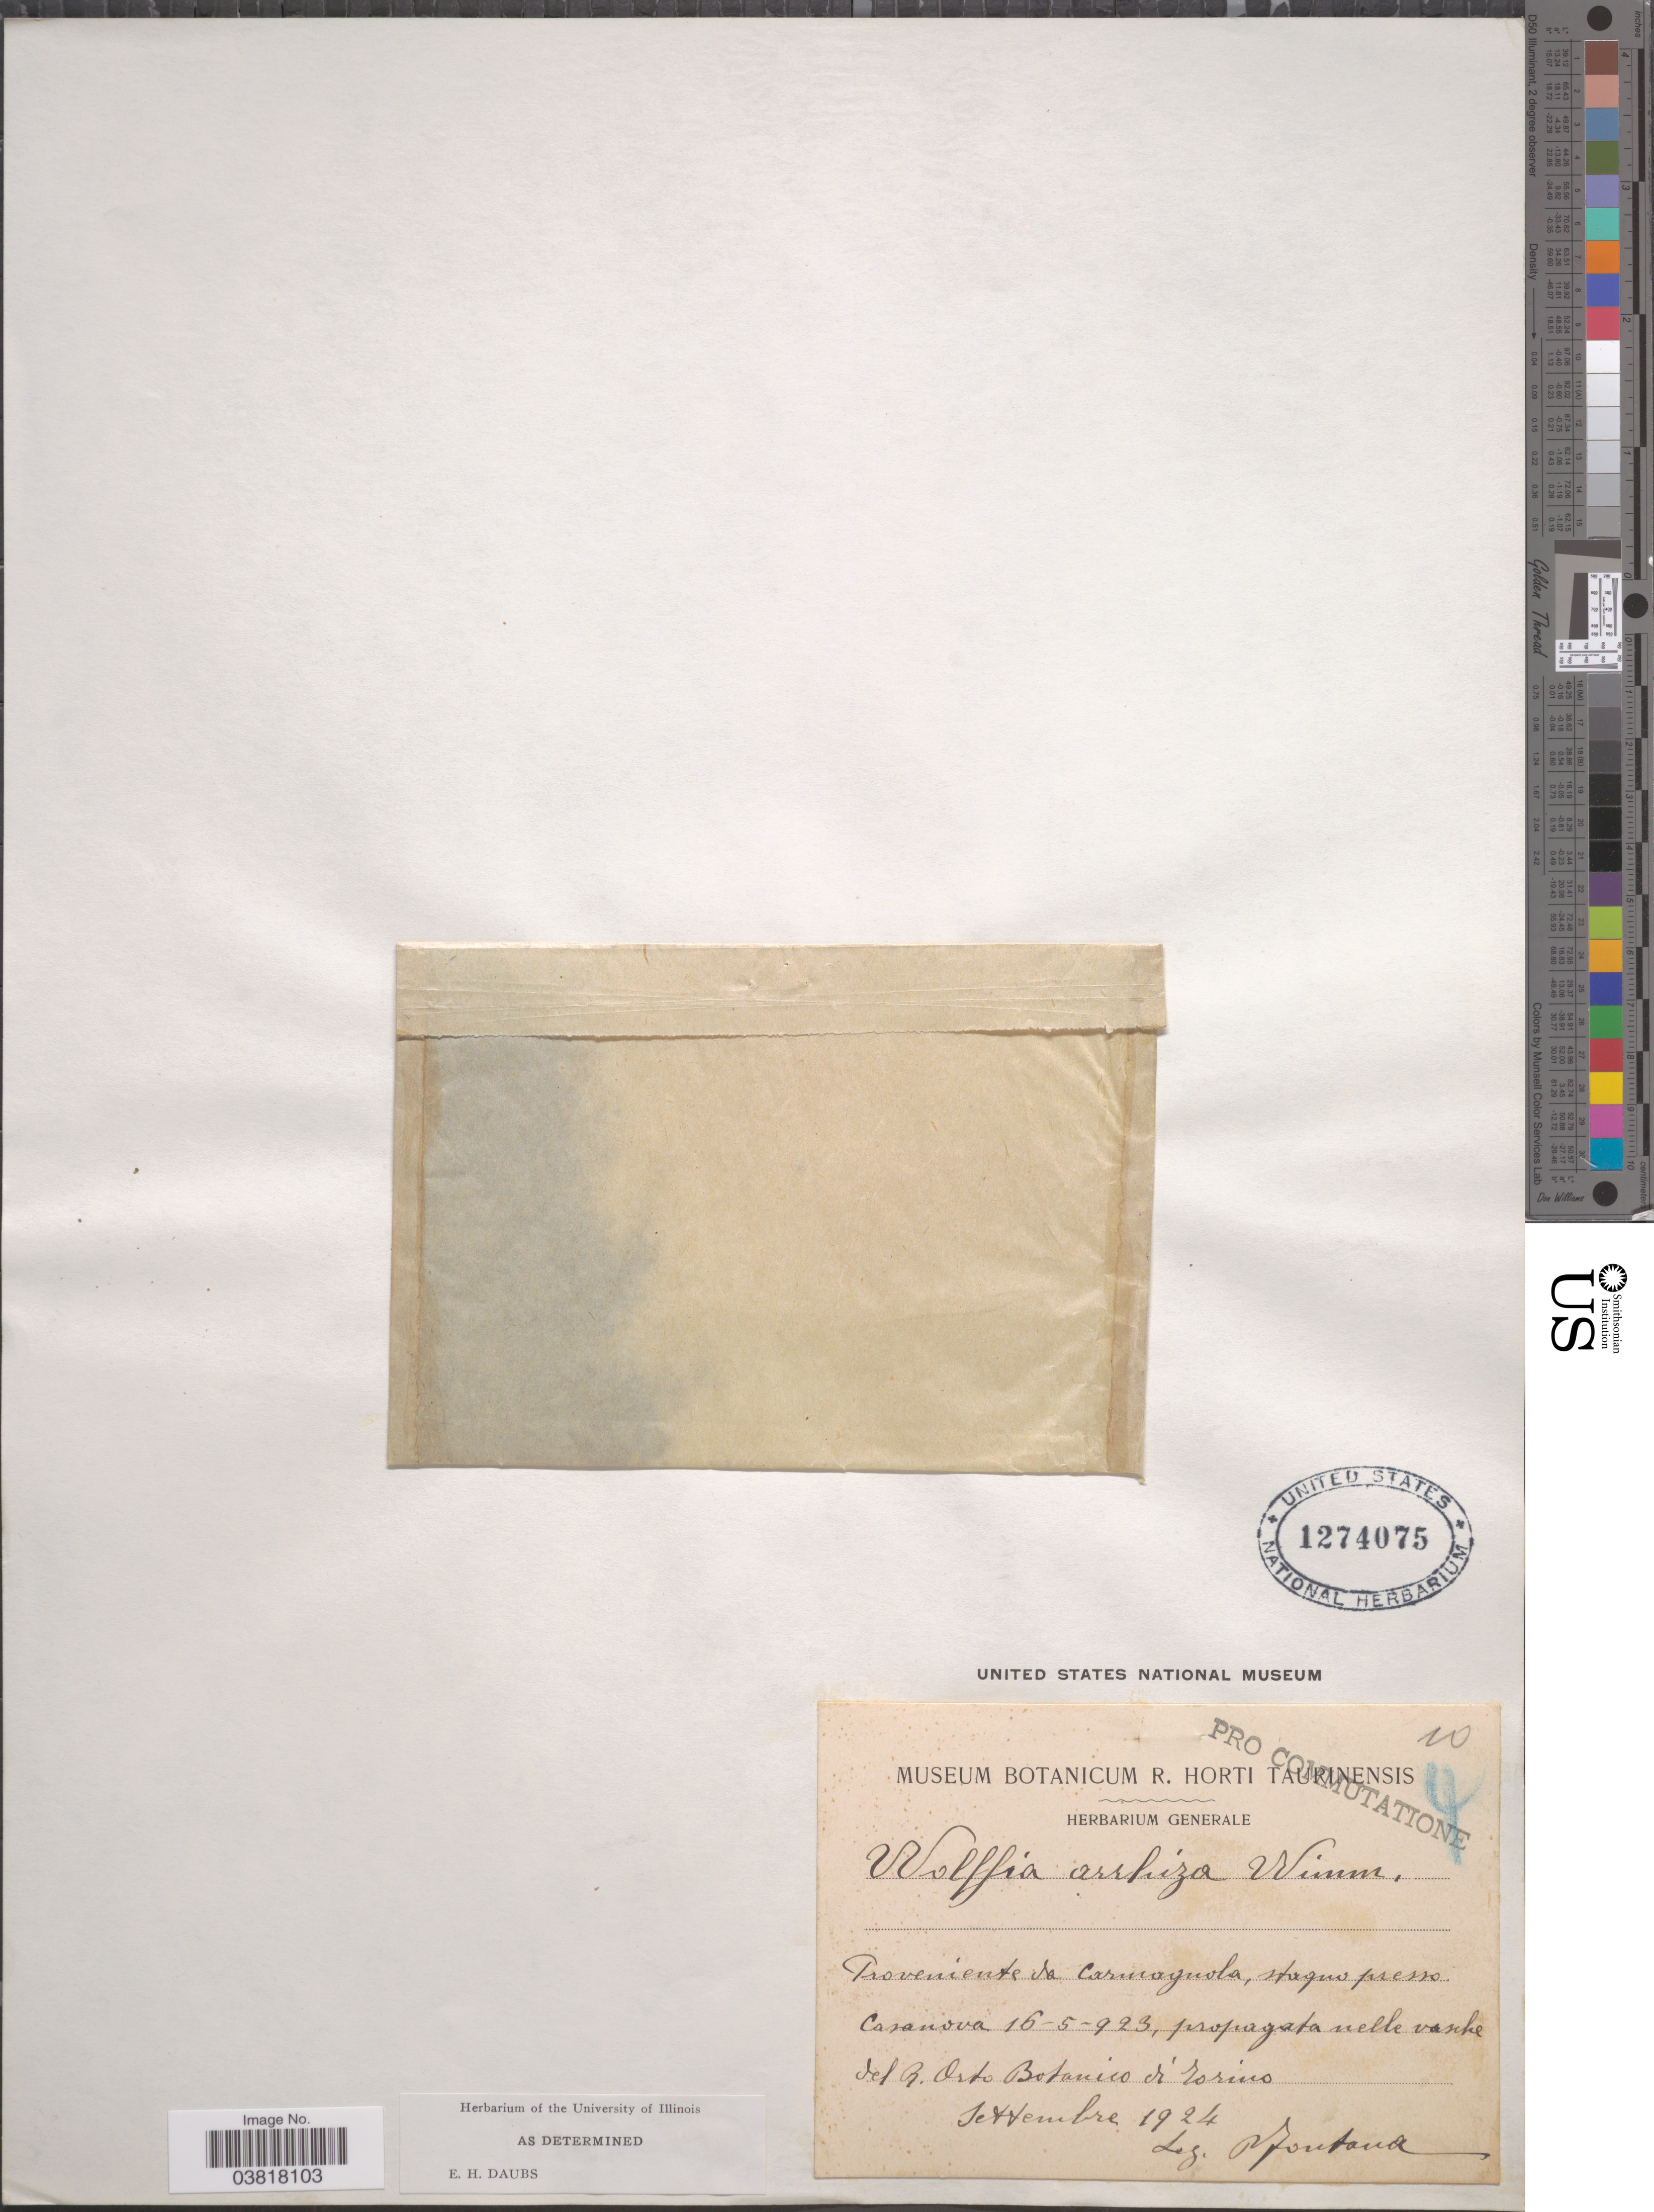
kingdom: Plantae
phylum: Tracheophyta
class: Liliopsida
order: Alismatales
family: Araceae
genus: Wolffia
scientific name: Wolffia arrhiza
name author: (L.) Horkel ex Wimm.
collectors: P. Fontana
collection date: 1924-09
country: Italy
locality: Proveniente da Carmagnola, propagata nelle vasche del R. Orto Botanico di Torino.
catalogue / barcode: US 1274075